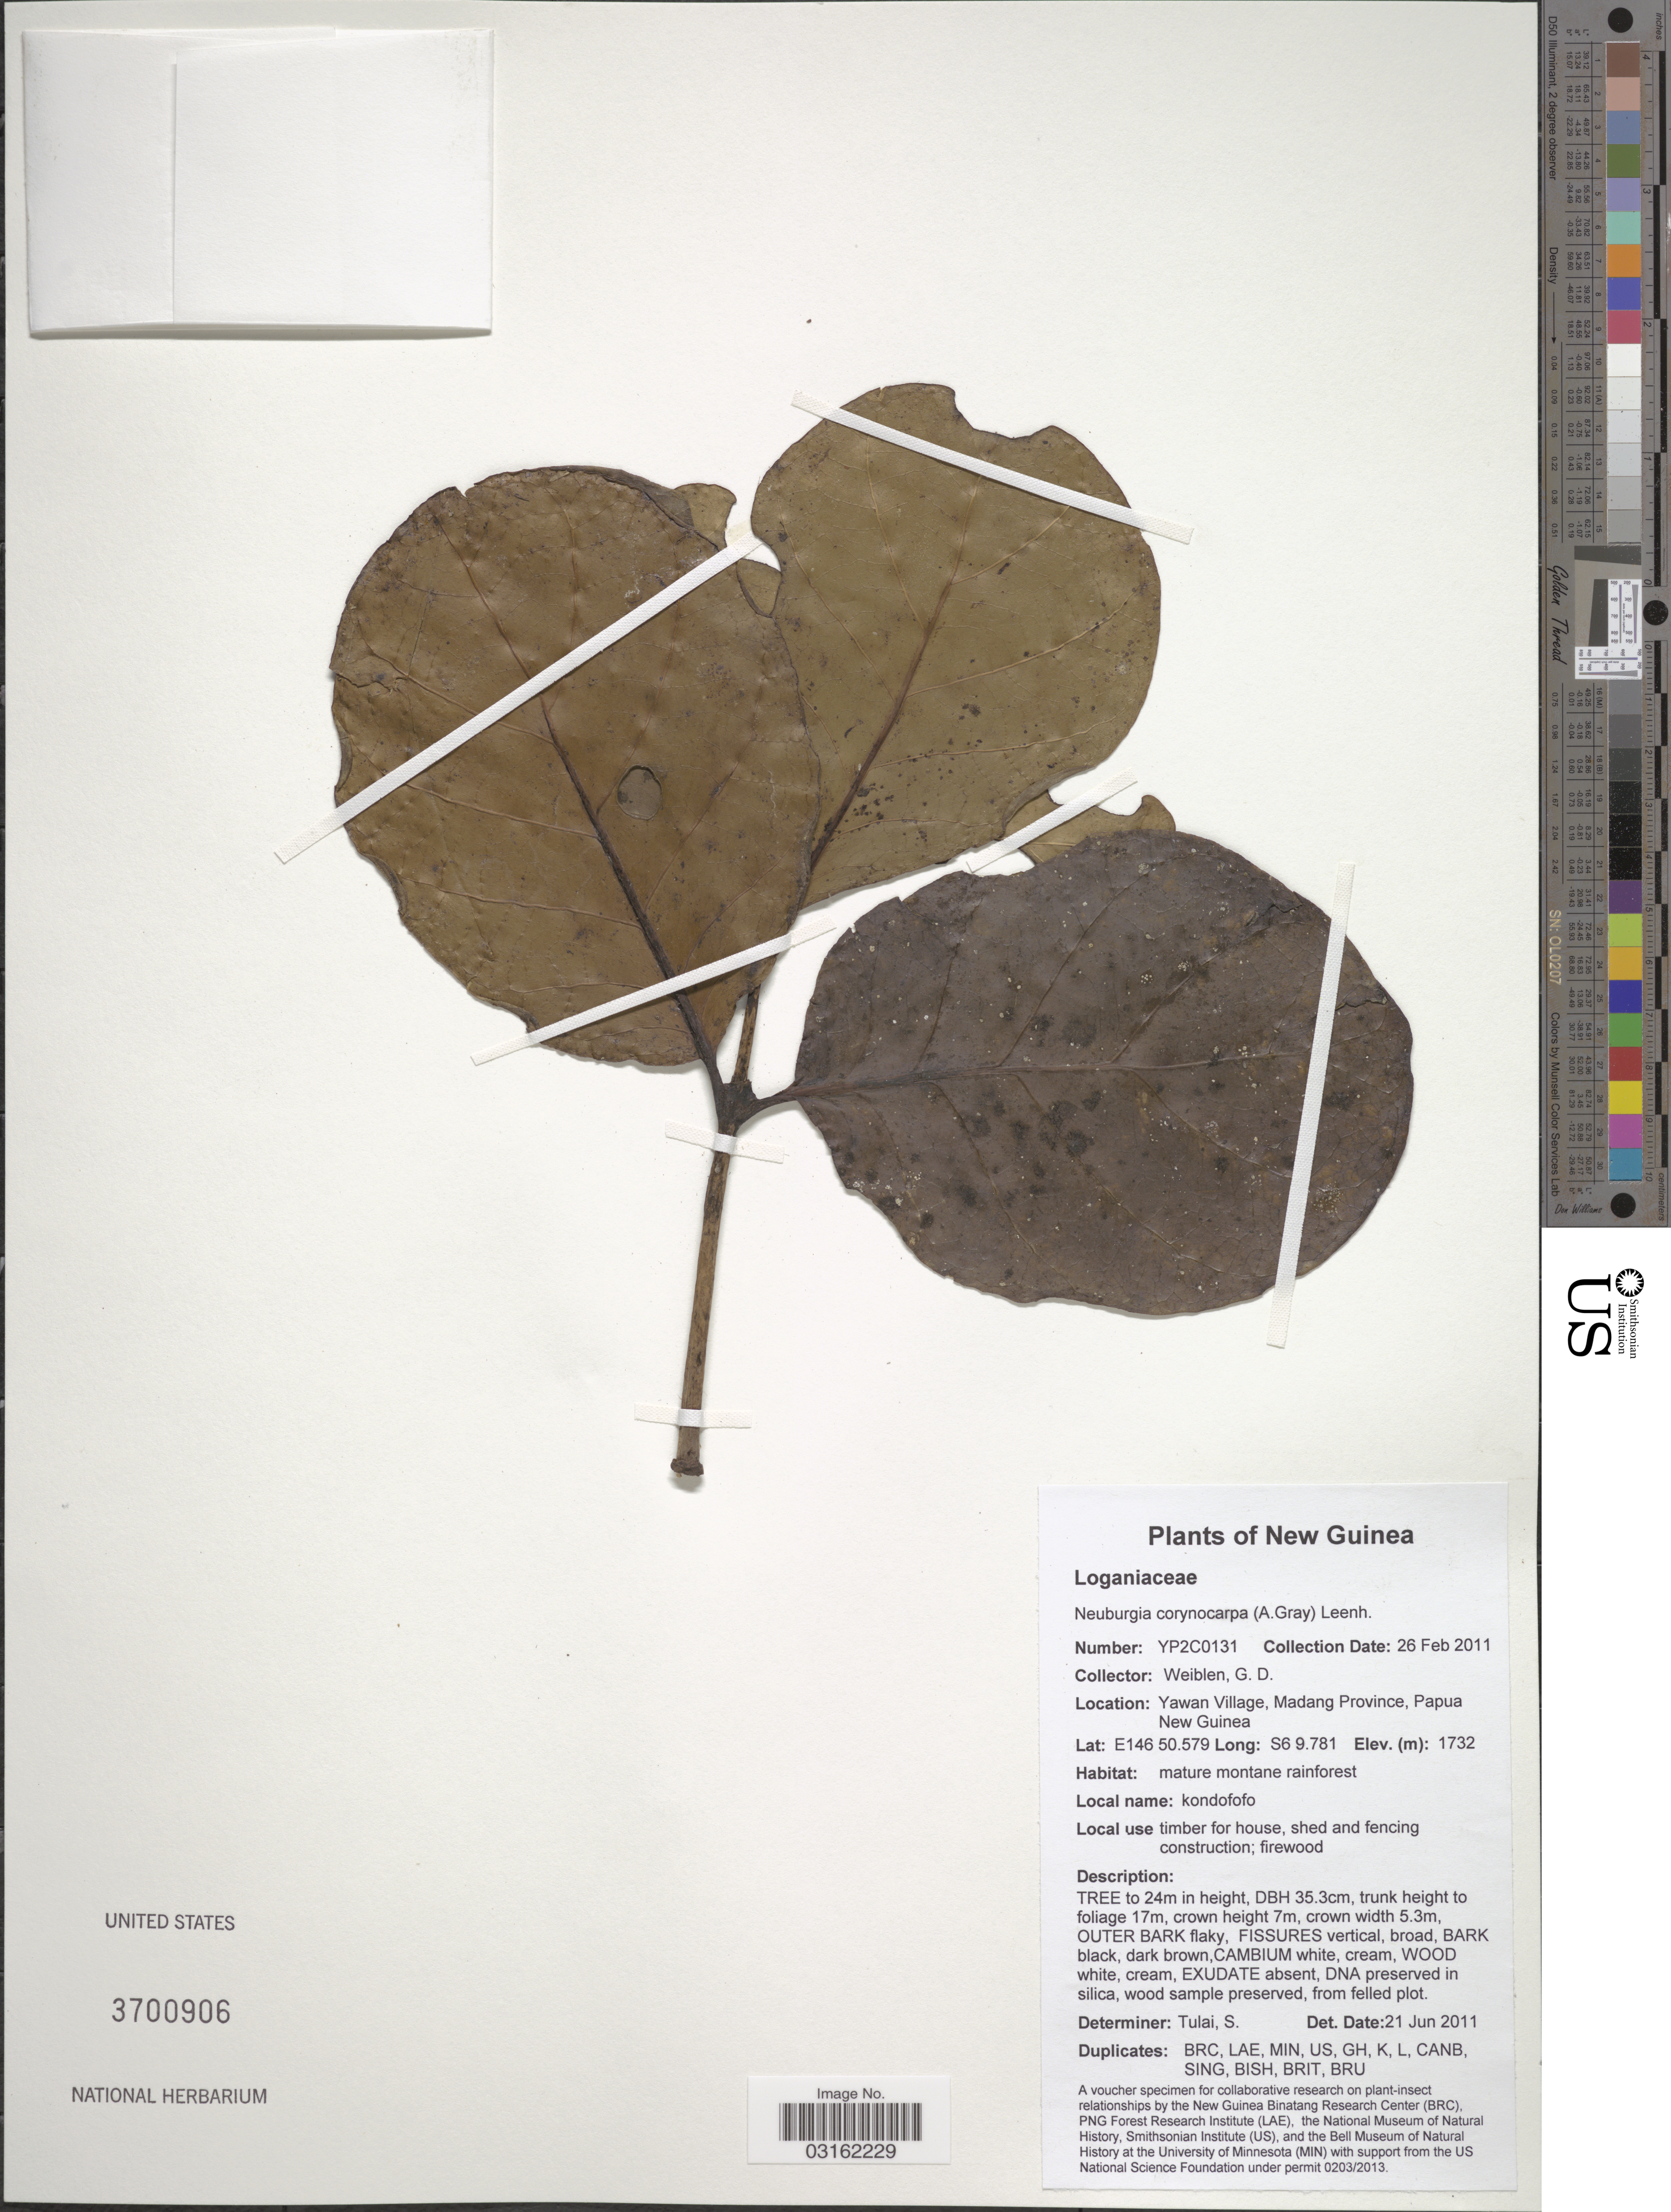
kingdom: Plantae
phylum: Tracheophyta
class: Magnoliopsida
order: Gentianales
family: Loganiaceae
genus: Neuburgia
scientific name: Neuburgia corynocarpa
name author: (A. Gray) Leenh.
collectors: G. D. Weiblen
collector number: YP2C0131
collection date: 2011-02-26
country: Papua New Guinea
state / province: Madang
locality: New Guinea, Yawan Village, Madang Province.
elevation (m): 1732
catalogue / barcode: US 3700906